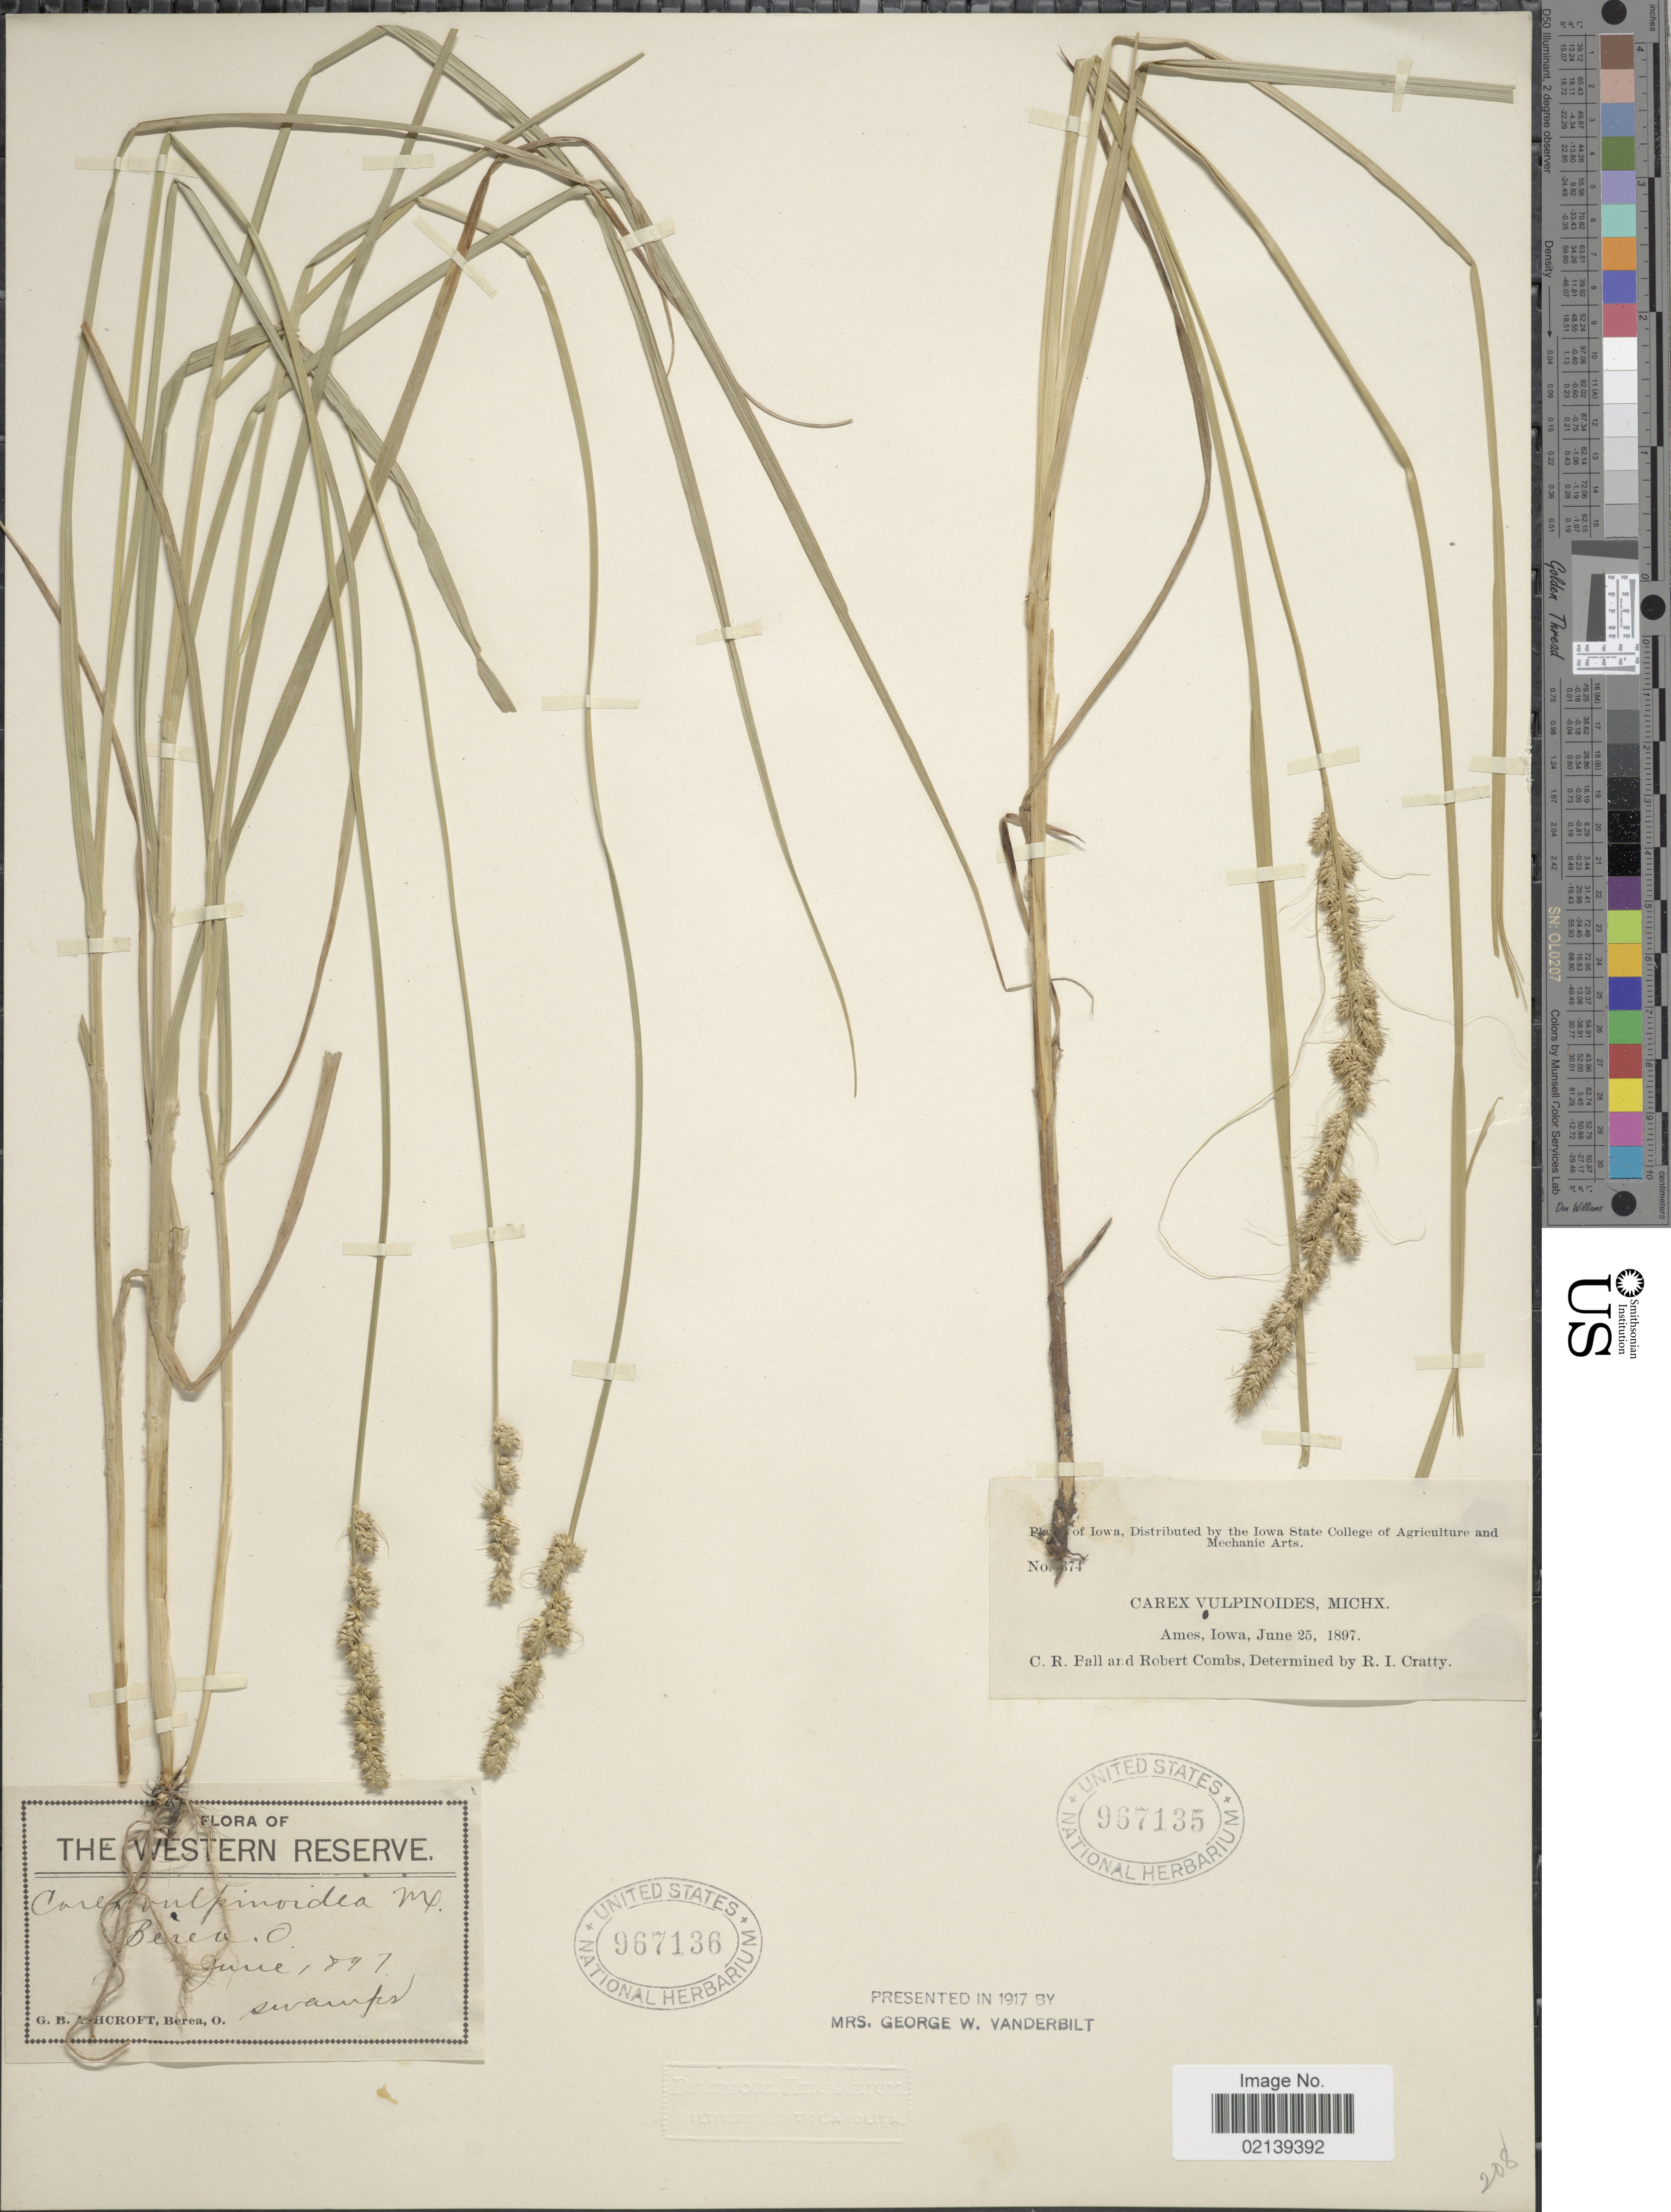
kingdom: Plantae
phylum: Tracheophyta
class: Liliopsida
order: Poales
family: Cyperaceae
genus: Carex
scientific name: Carex vulpinoidea Michx.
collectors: C. R. Ball & R. Combs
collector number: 874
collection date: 1897-06-25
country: United States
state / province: Iowa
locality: Ames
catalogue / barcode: US 967135-2